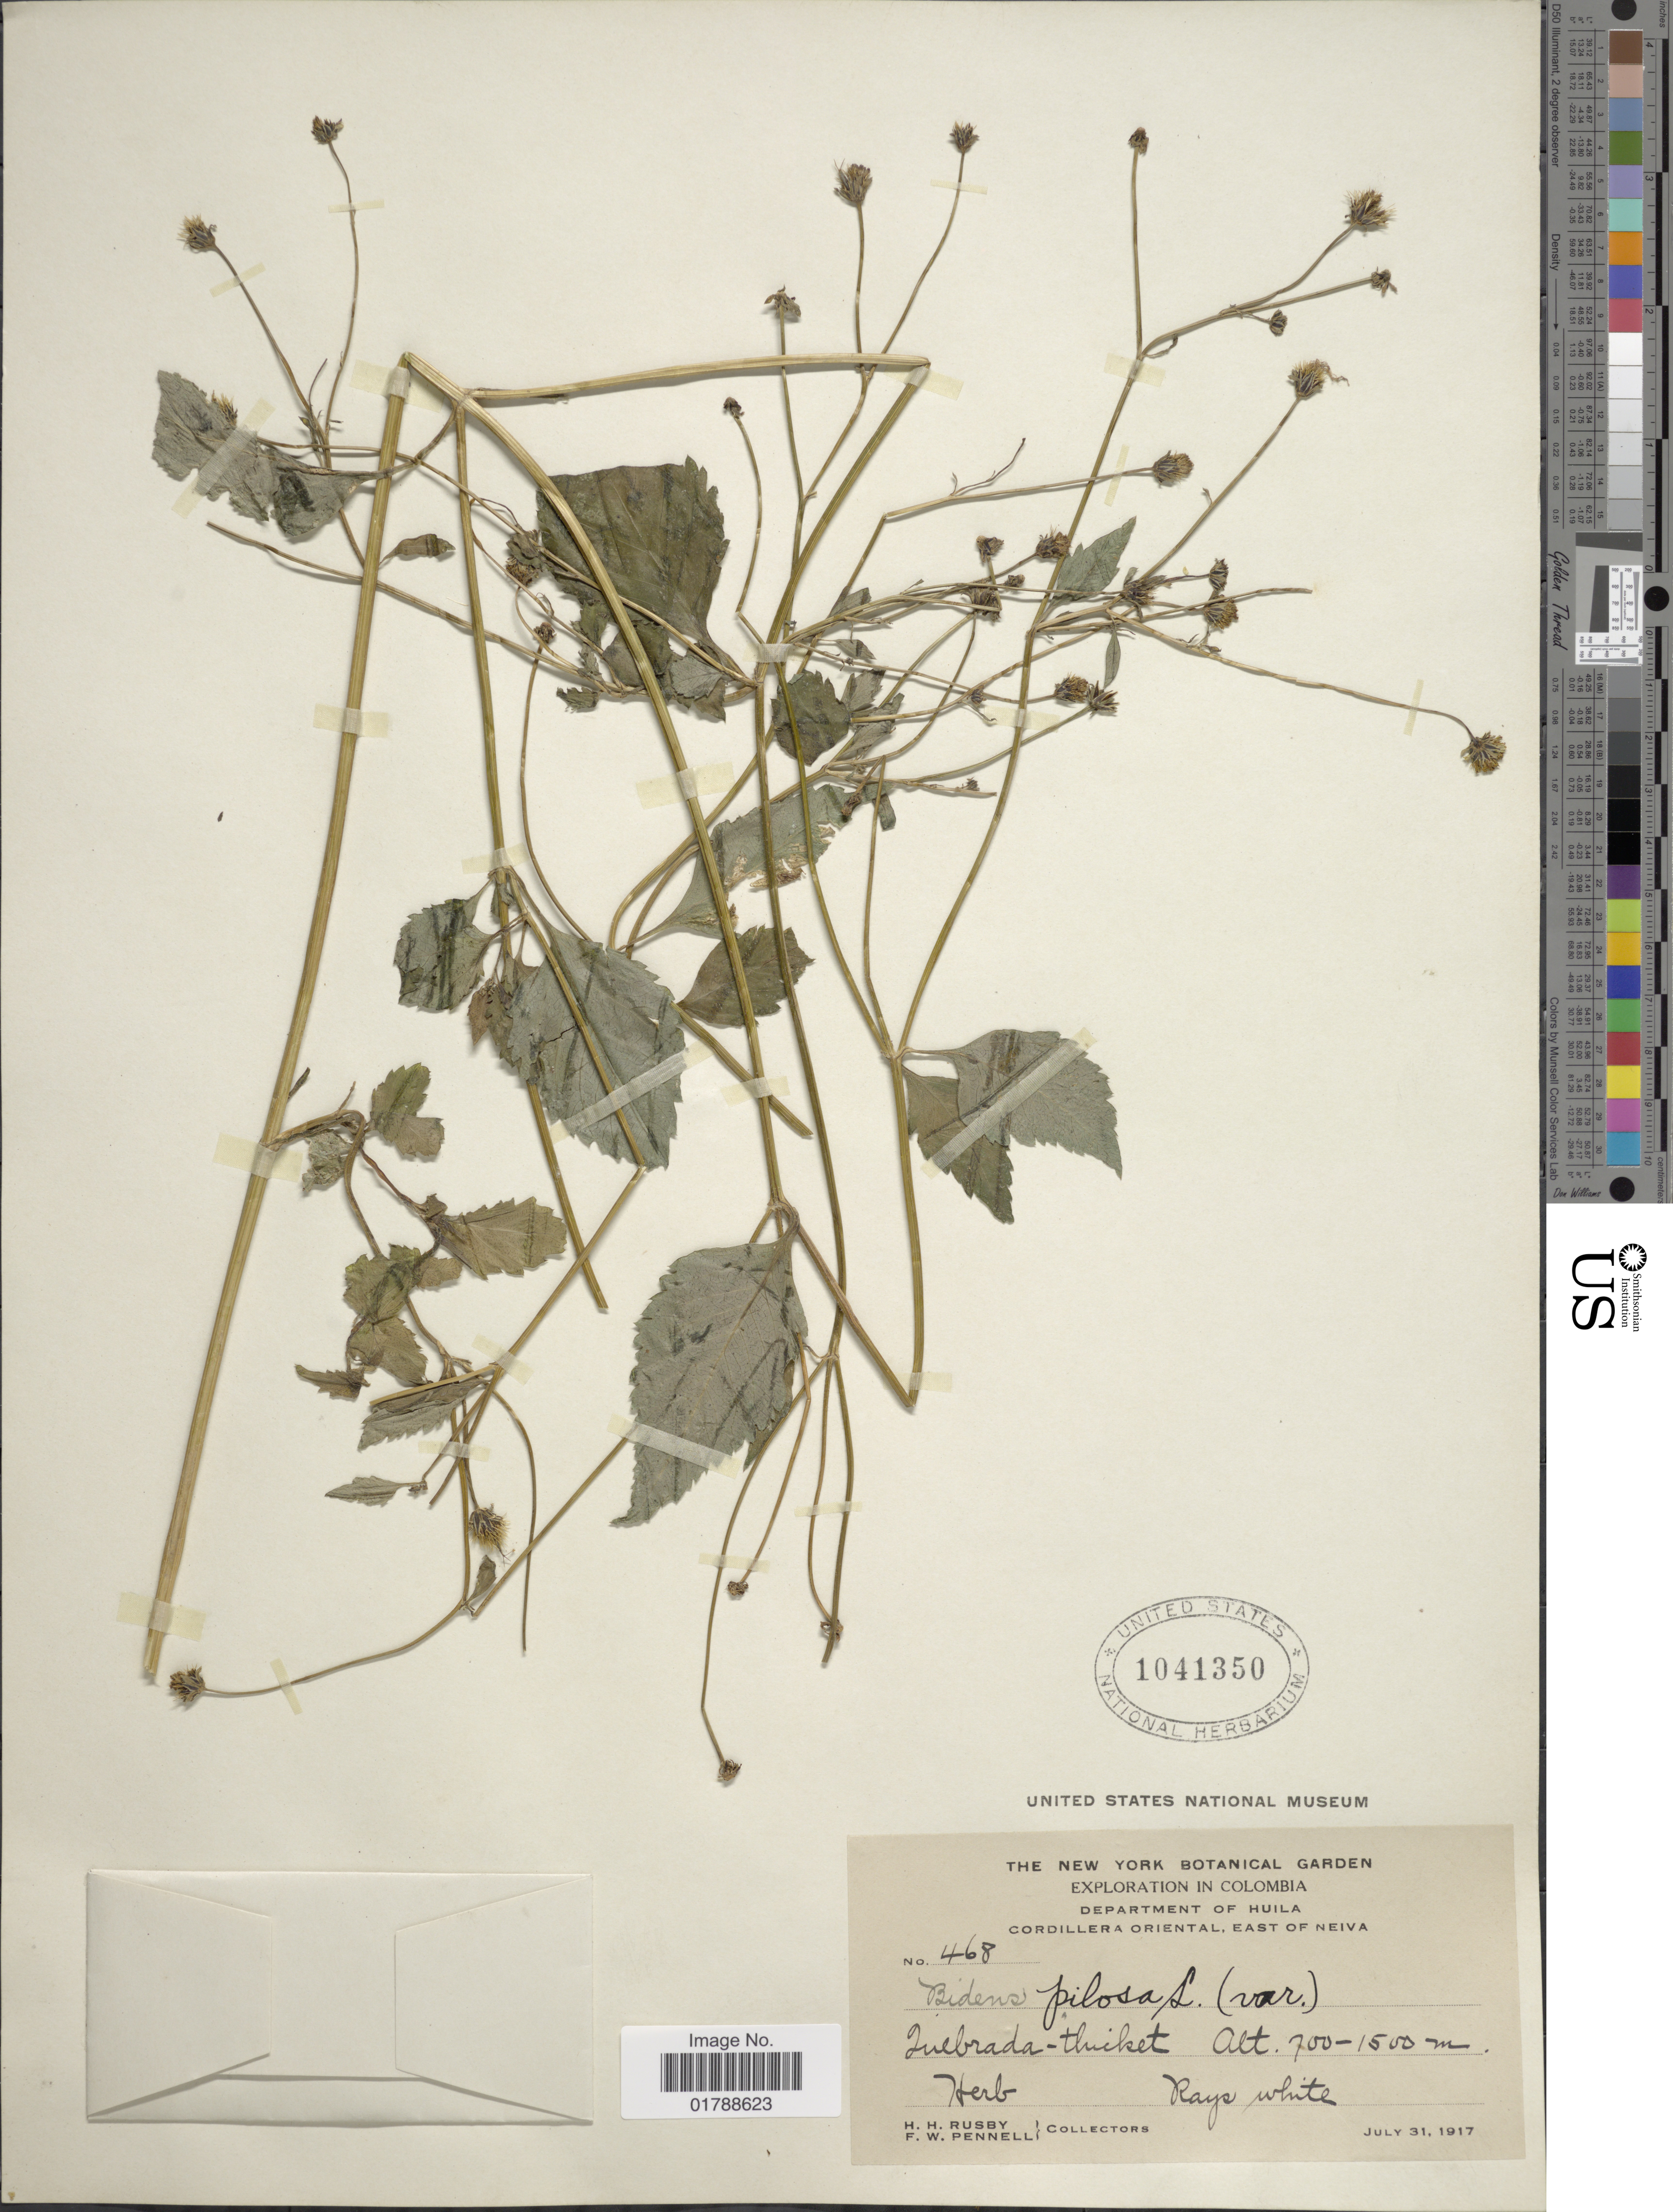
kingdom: Plantae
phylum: Tracheophyta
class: Magnoliopsida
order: Asterales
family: Asteraceae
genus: Bidens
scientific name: Bidens pilosa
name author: L.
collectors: H. H. Rusby & F. W. Pennell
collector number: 468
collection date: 1917-07-31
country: Colombia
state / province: Huila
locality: Cordillera Oriental, east of Neiva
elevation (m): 700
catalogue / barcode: US 1041350